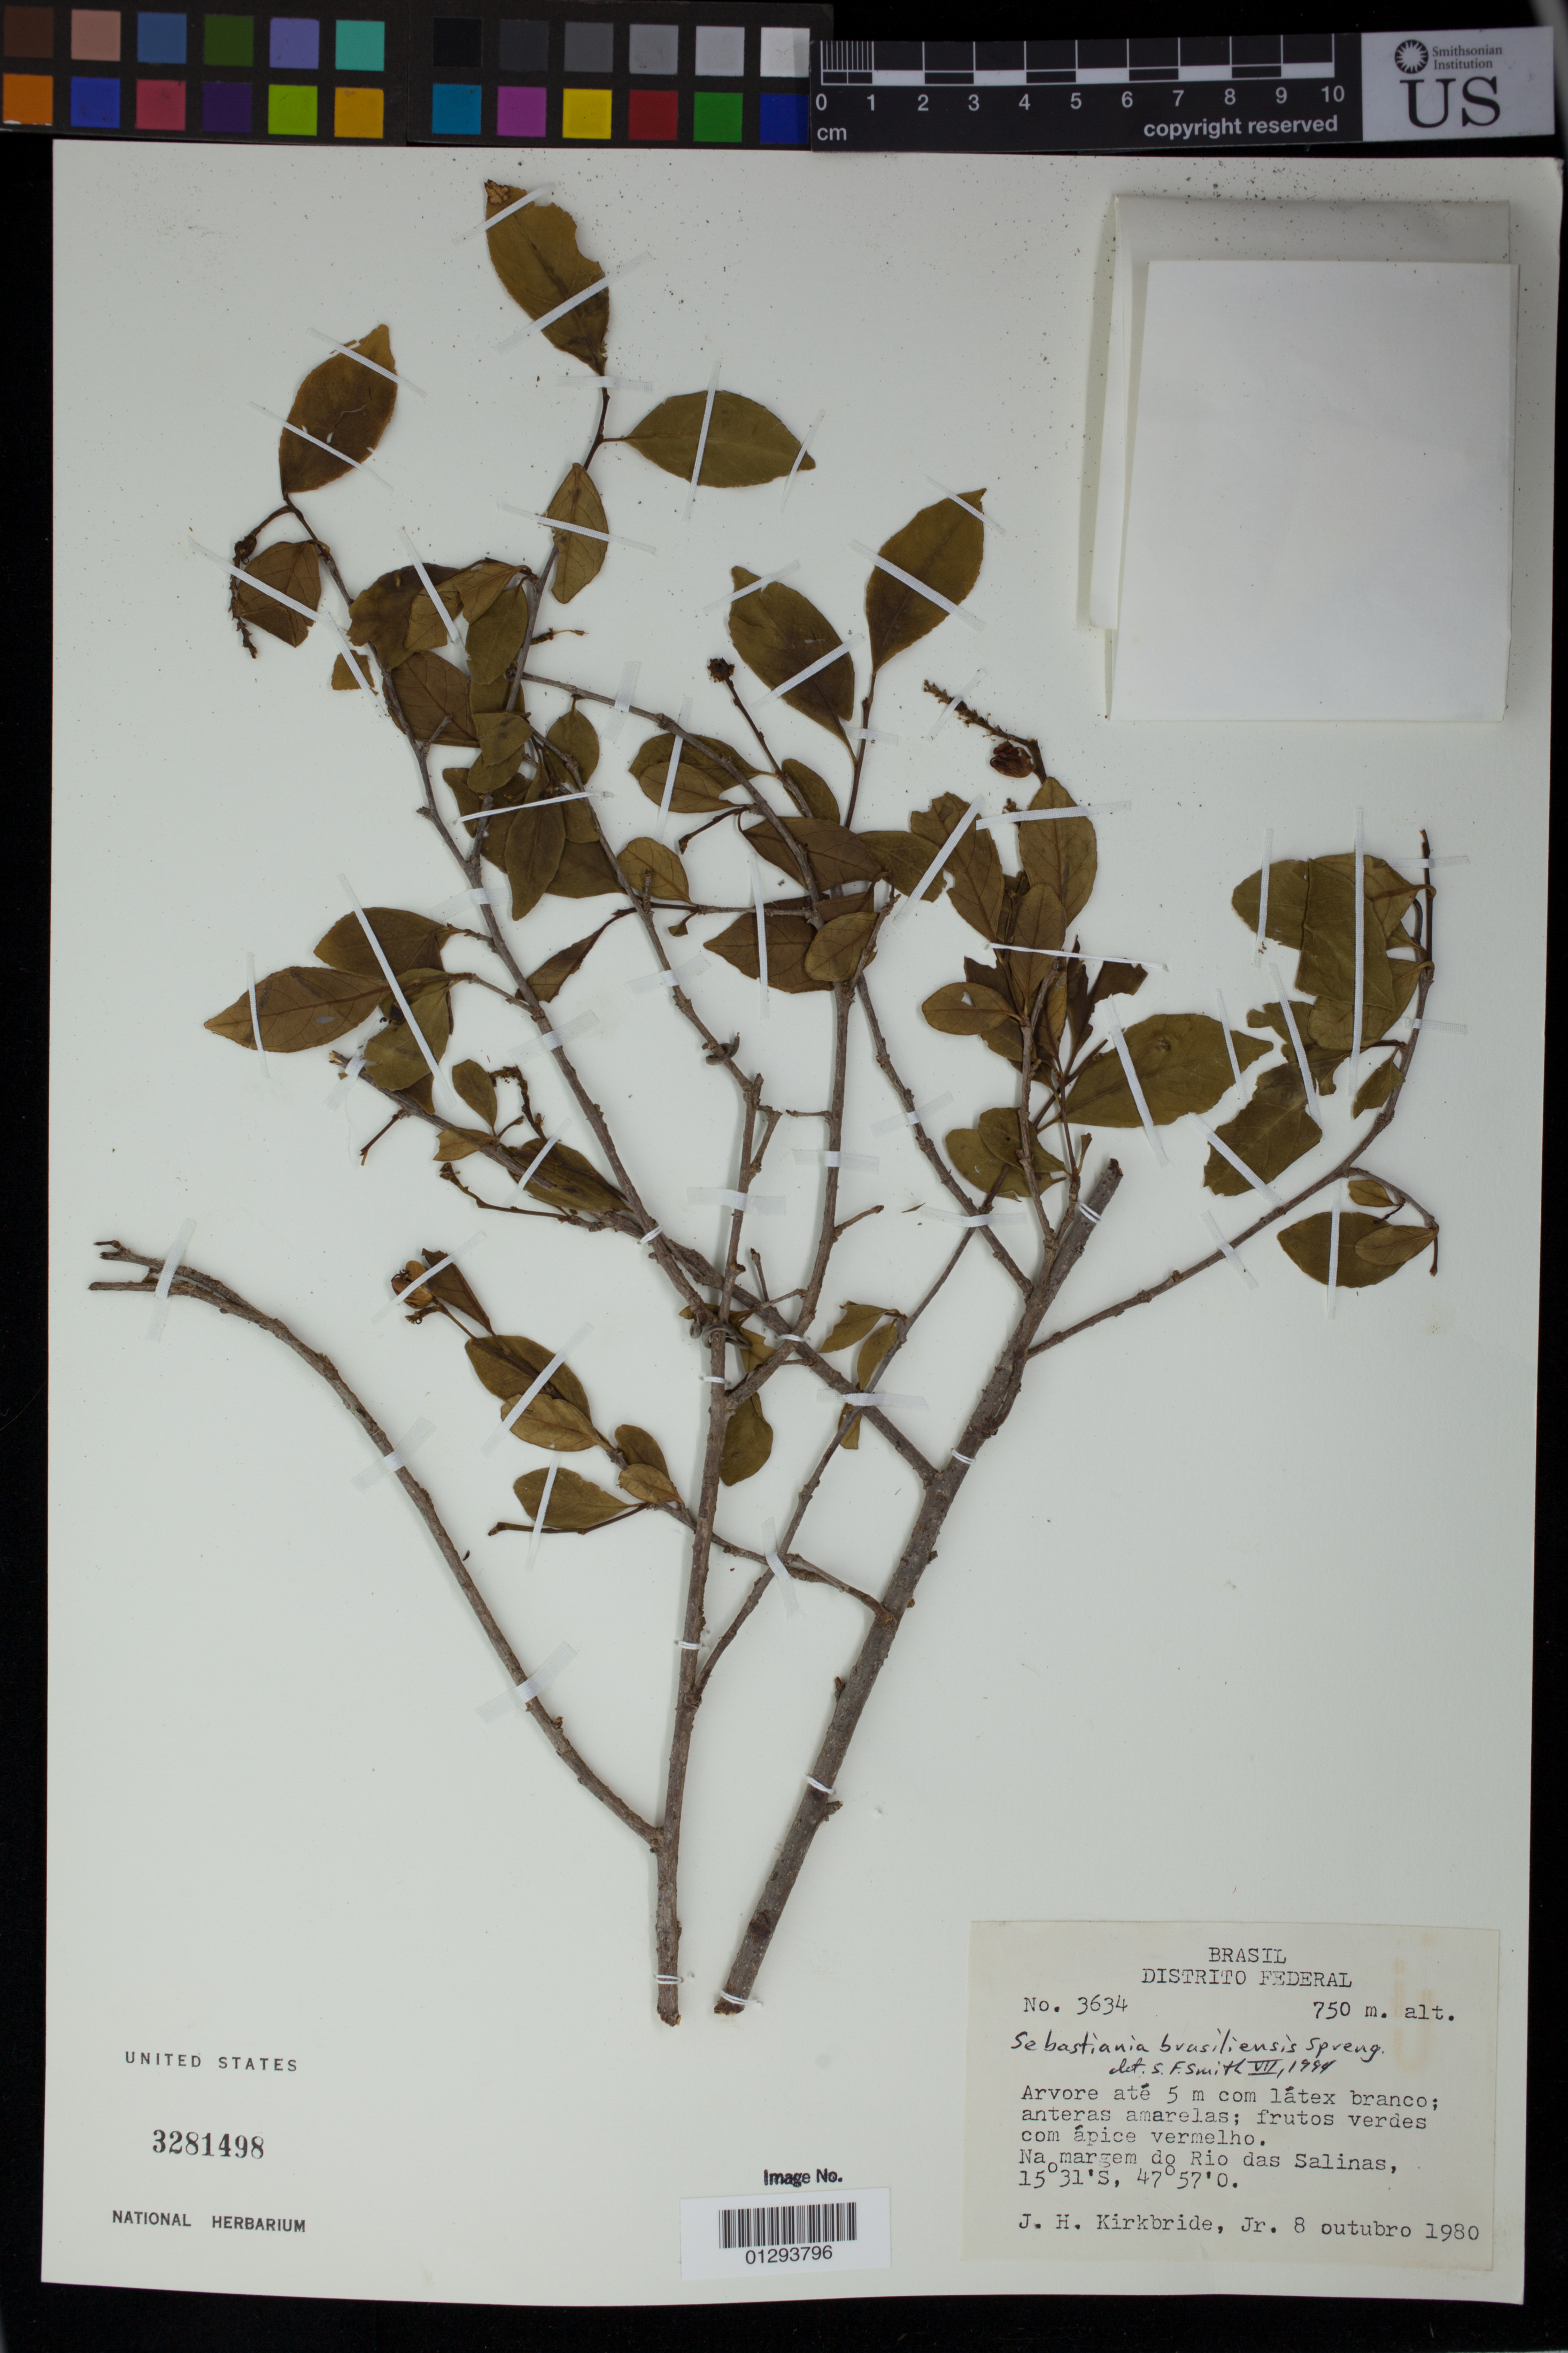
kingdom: Plantae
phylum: Tracheophyta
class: Magnoliopsida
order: Malpighiales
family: Euphorbiaceae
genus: Sebastiania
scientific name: Sebastiania brasiliensis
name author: Spreng.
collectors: J. H. Kirkbride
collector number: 3634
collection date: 1980-10-08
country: Brazil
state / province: Distrito Federal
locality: Na margem do Rio das Salinas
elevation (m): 750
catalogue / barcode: US 3281498